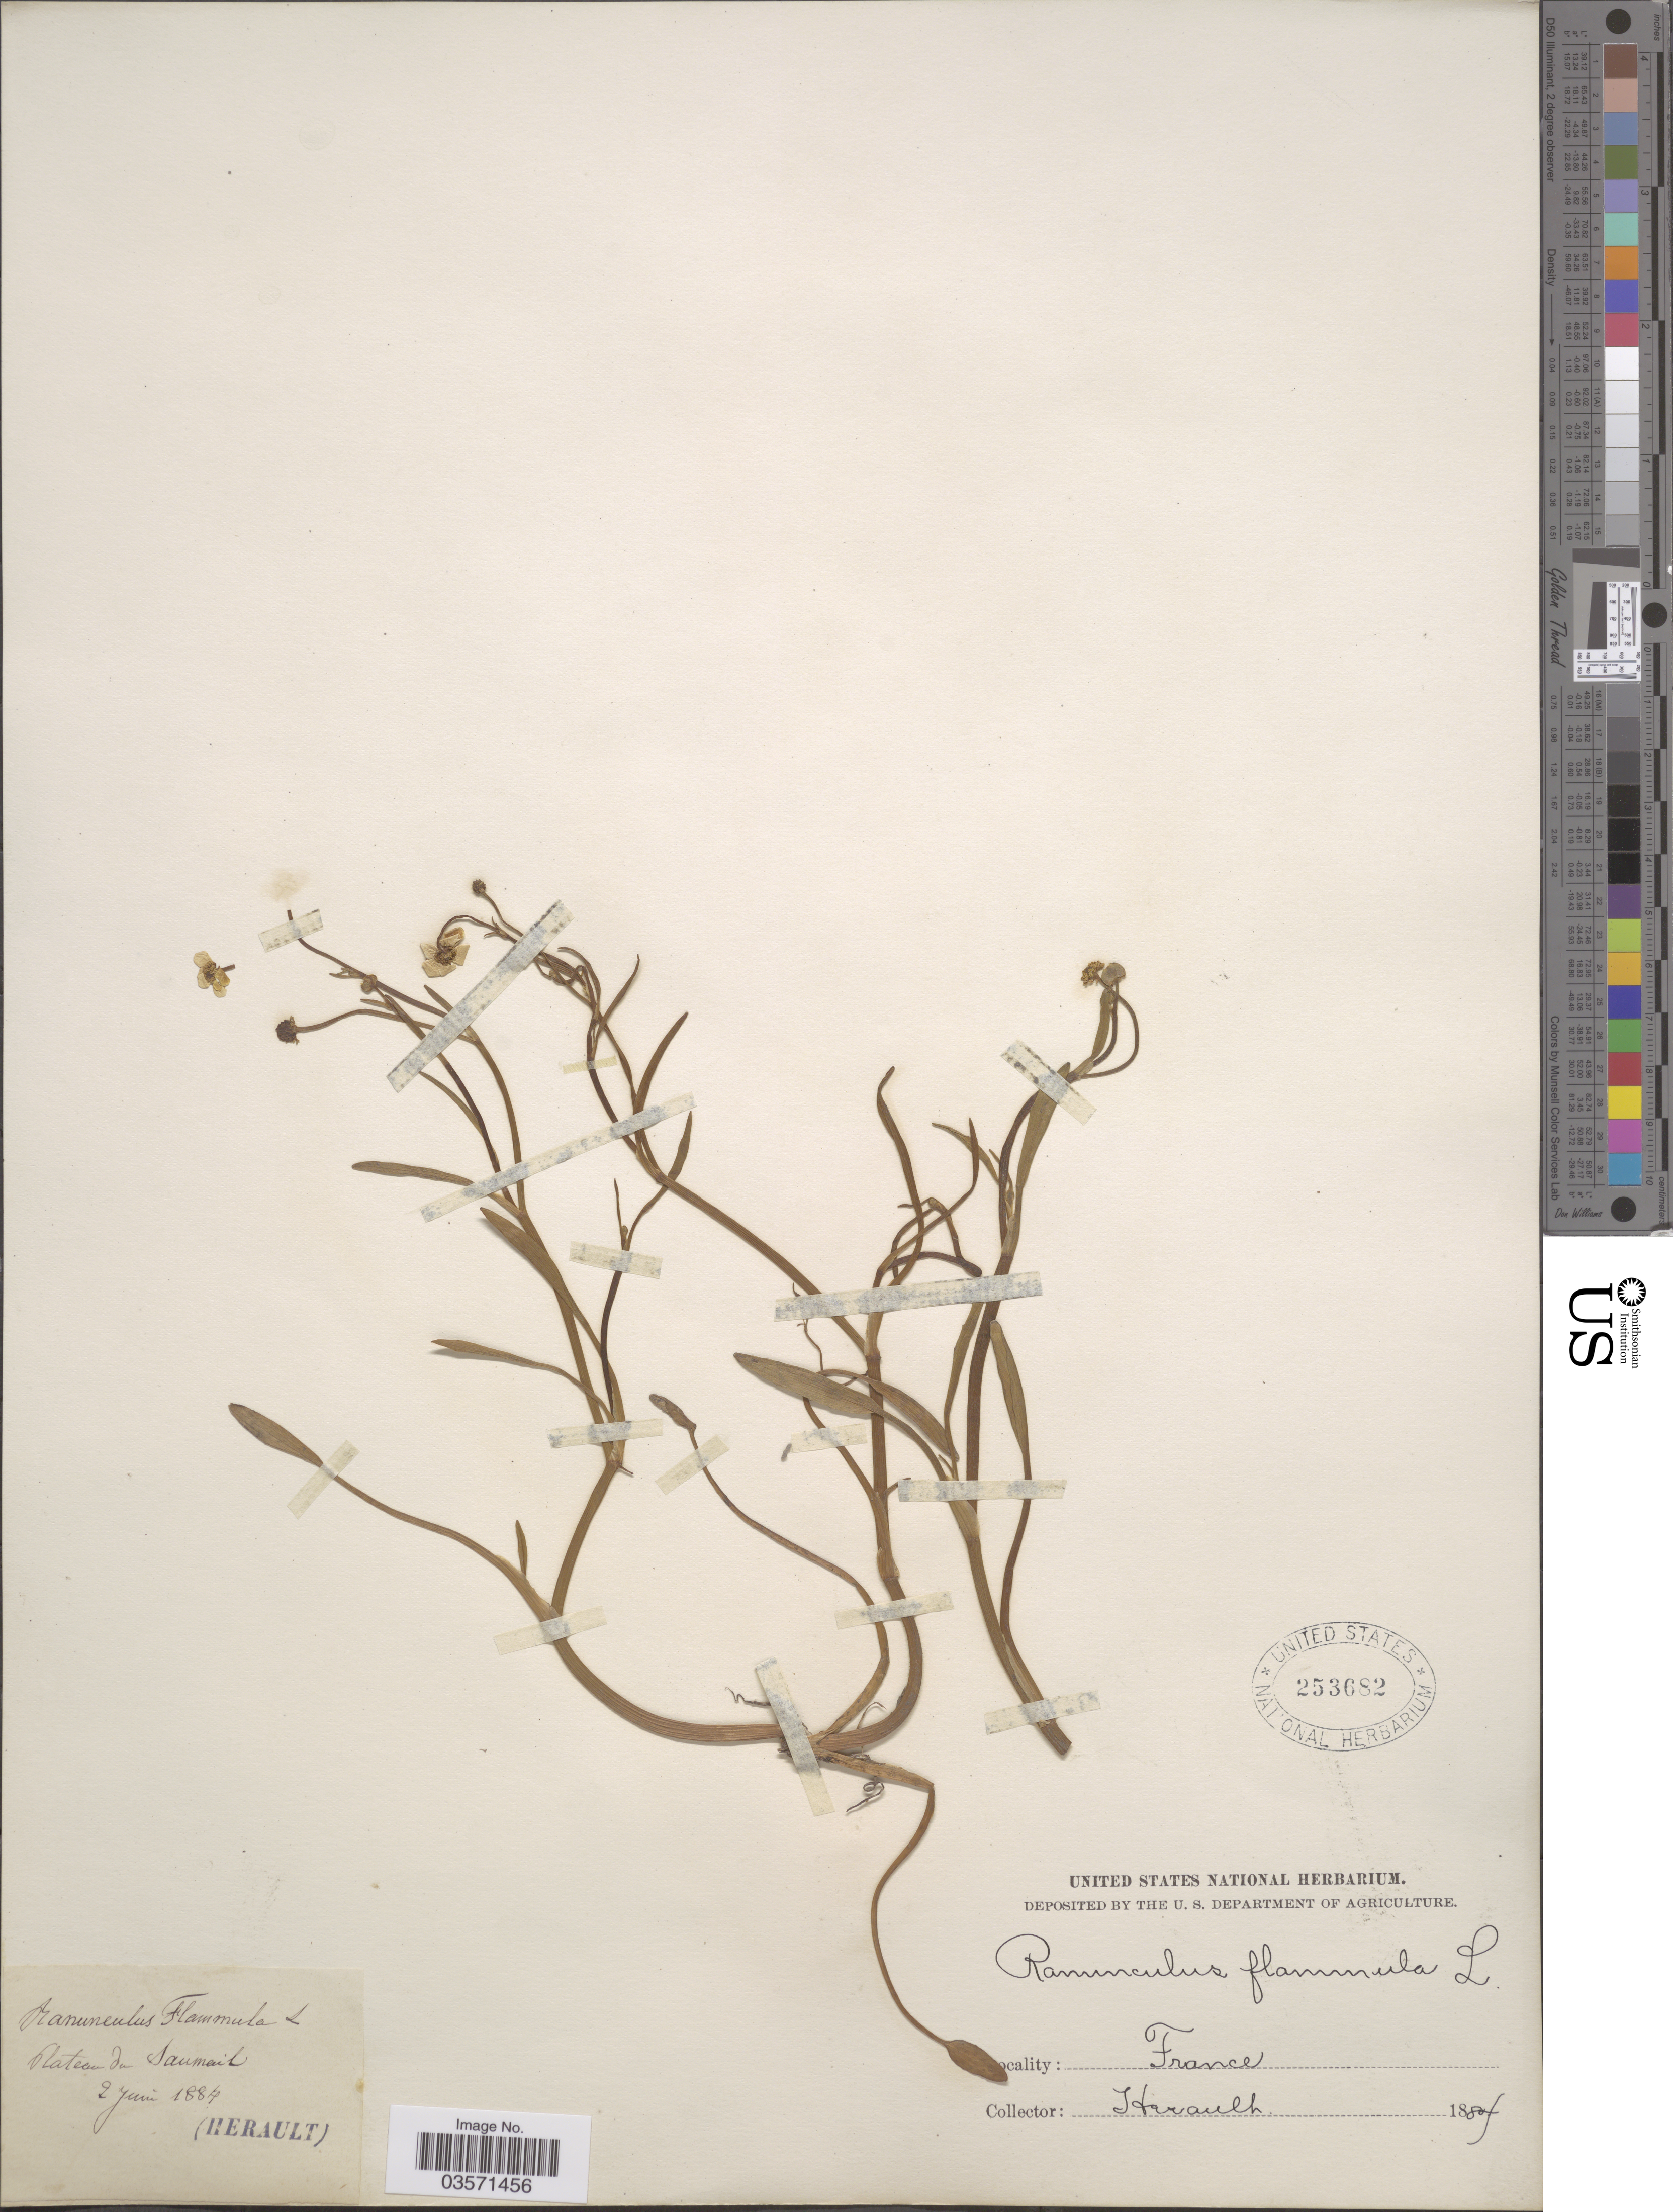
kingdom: Plantae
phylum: Tracheophyta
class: Magnoliopsida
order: Ranunculales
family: Ranunculaceae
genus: Ranunculus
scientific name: Ranunculus flammula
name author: L.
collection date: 1884-06-02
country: France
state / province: Occitanie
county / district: Hérault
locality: Plateau du Saumail. [interpreted]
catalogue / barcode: US 253682